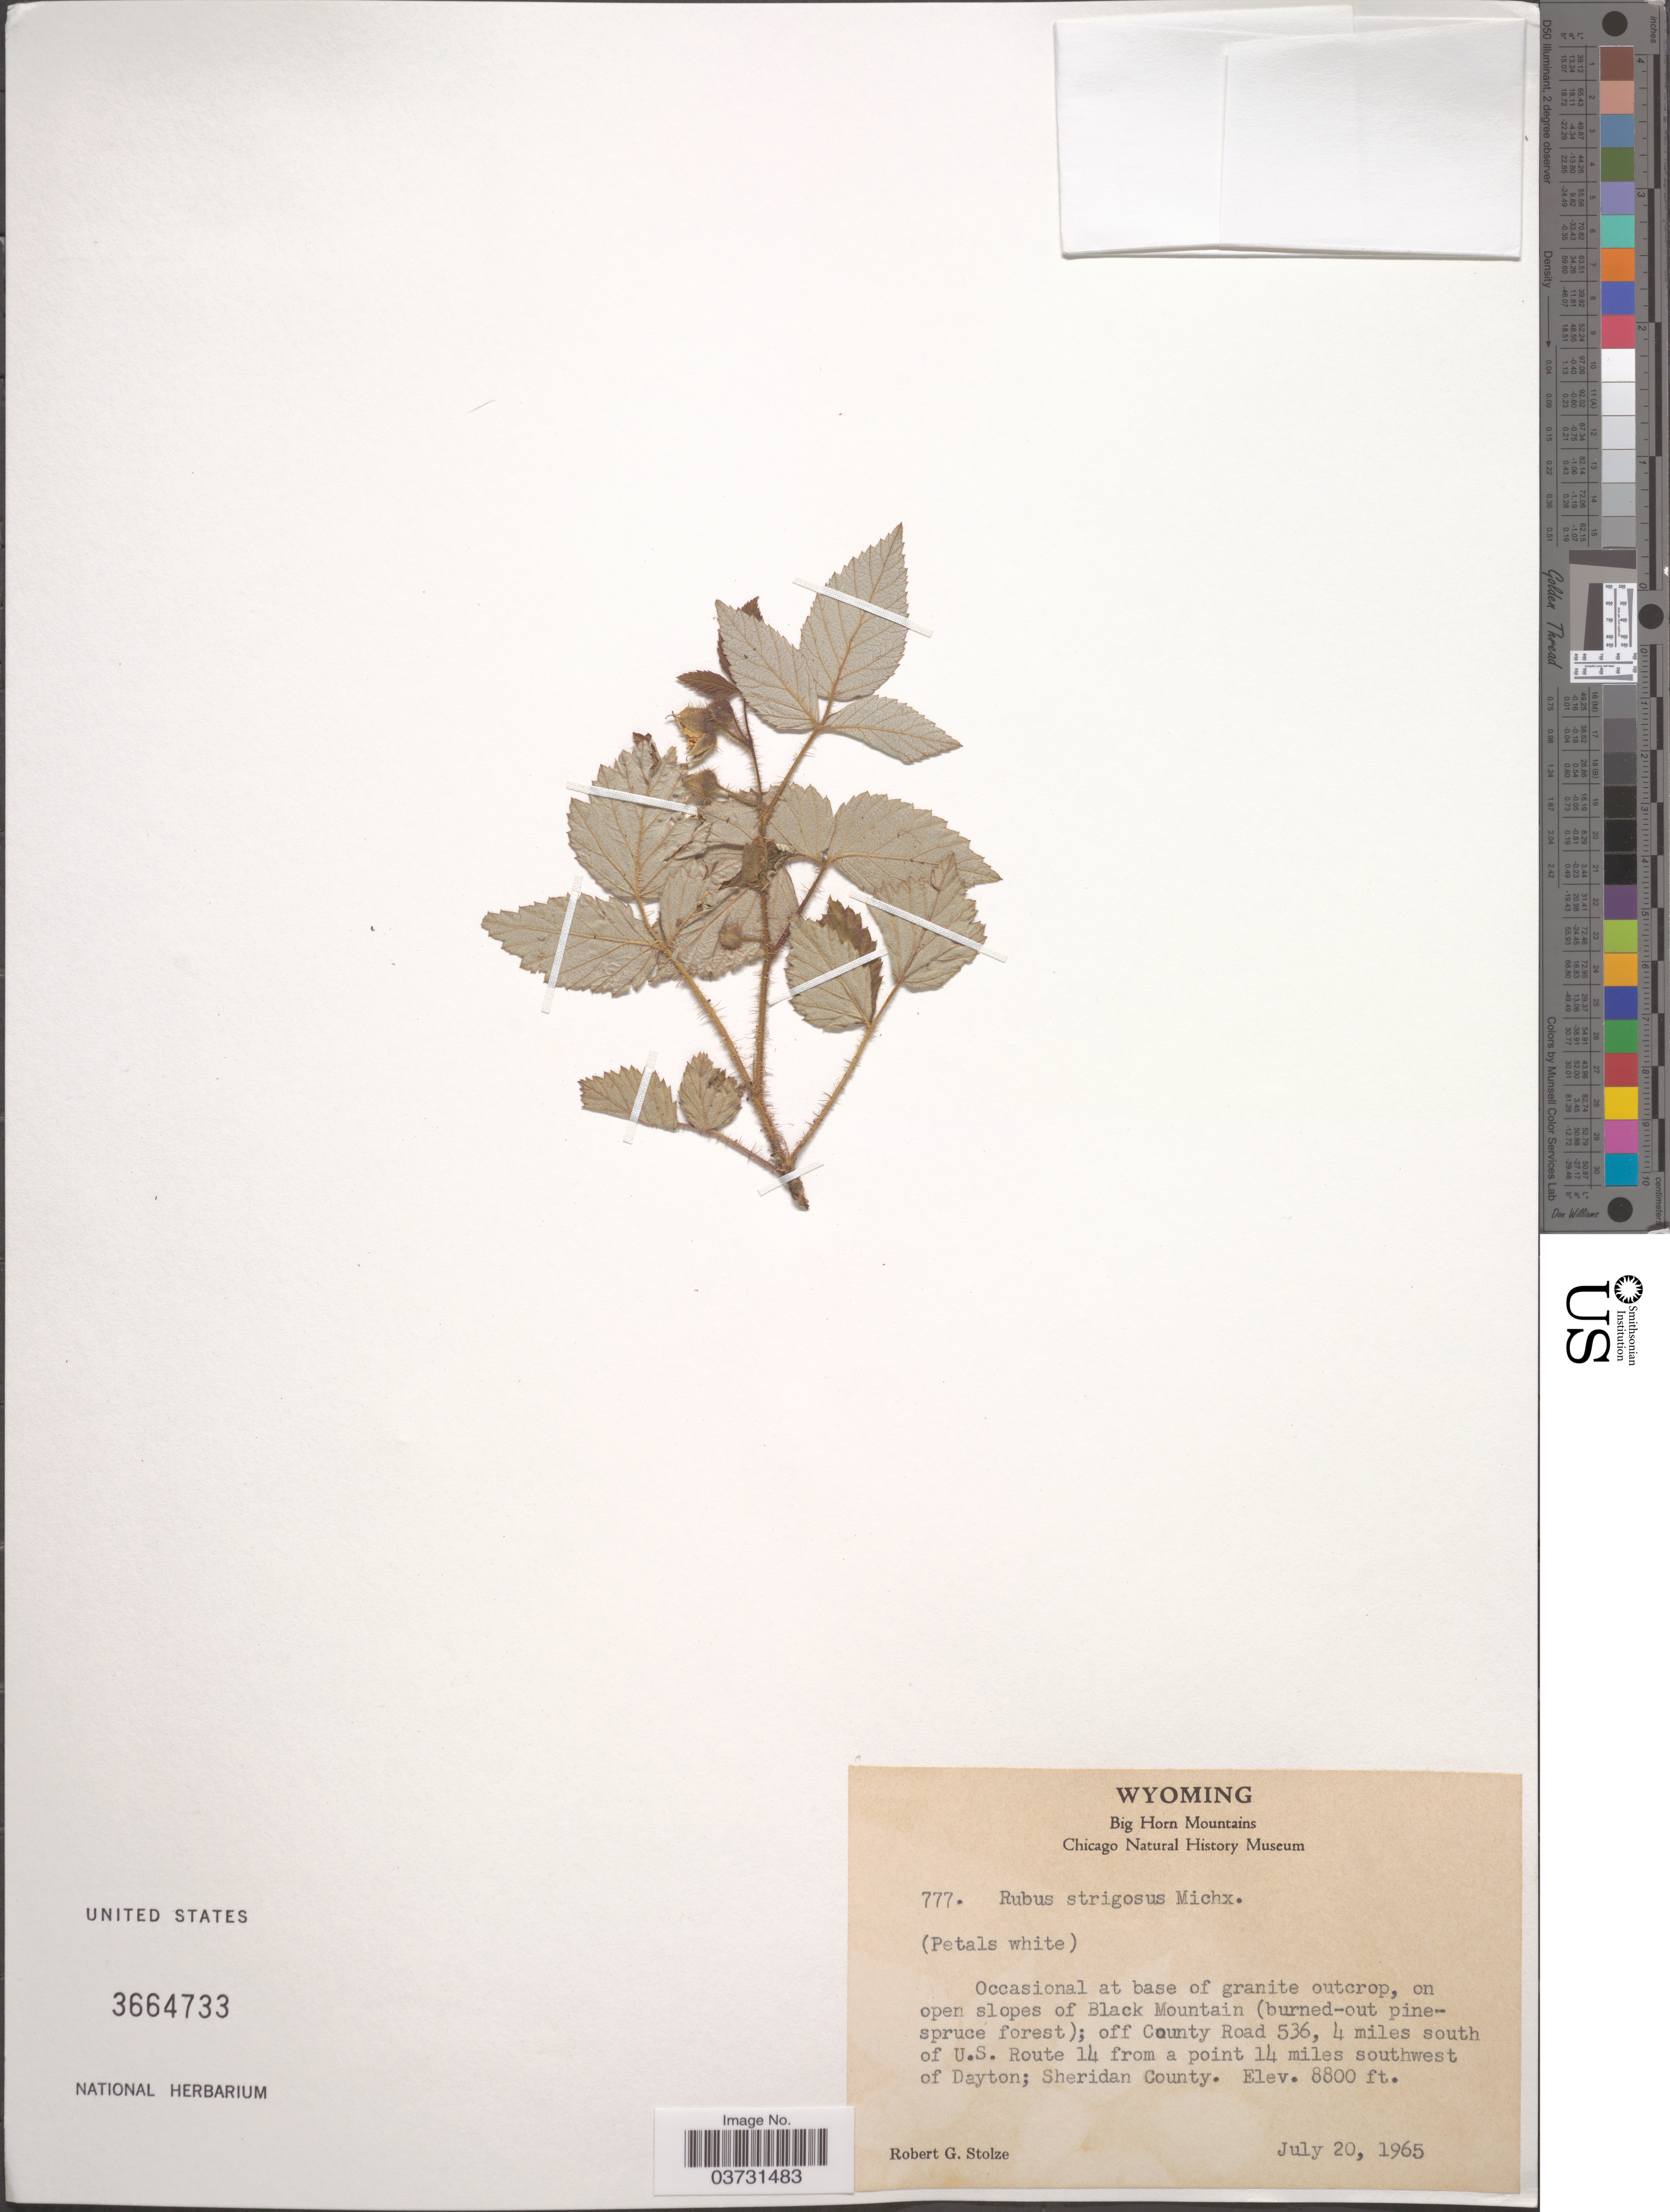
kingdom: Plantae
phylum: Tracheophyta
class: Magnoliopsida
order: Rosales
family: Rosaceae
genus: Rubus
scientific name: Rubus strigosus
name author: Michx.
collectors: R. G. Stolze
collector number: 777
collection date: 1965-07-20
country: United States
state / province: Wyoming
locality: Big Horn Mountains. On open slopes of Black Mountain; off County Road 536, 4 miles south of U. S. Route 14 from a point 14 miles southwest of Dayton; Sheridan County.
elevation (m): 2682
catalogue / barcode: US 3664733